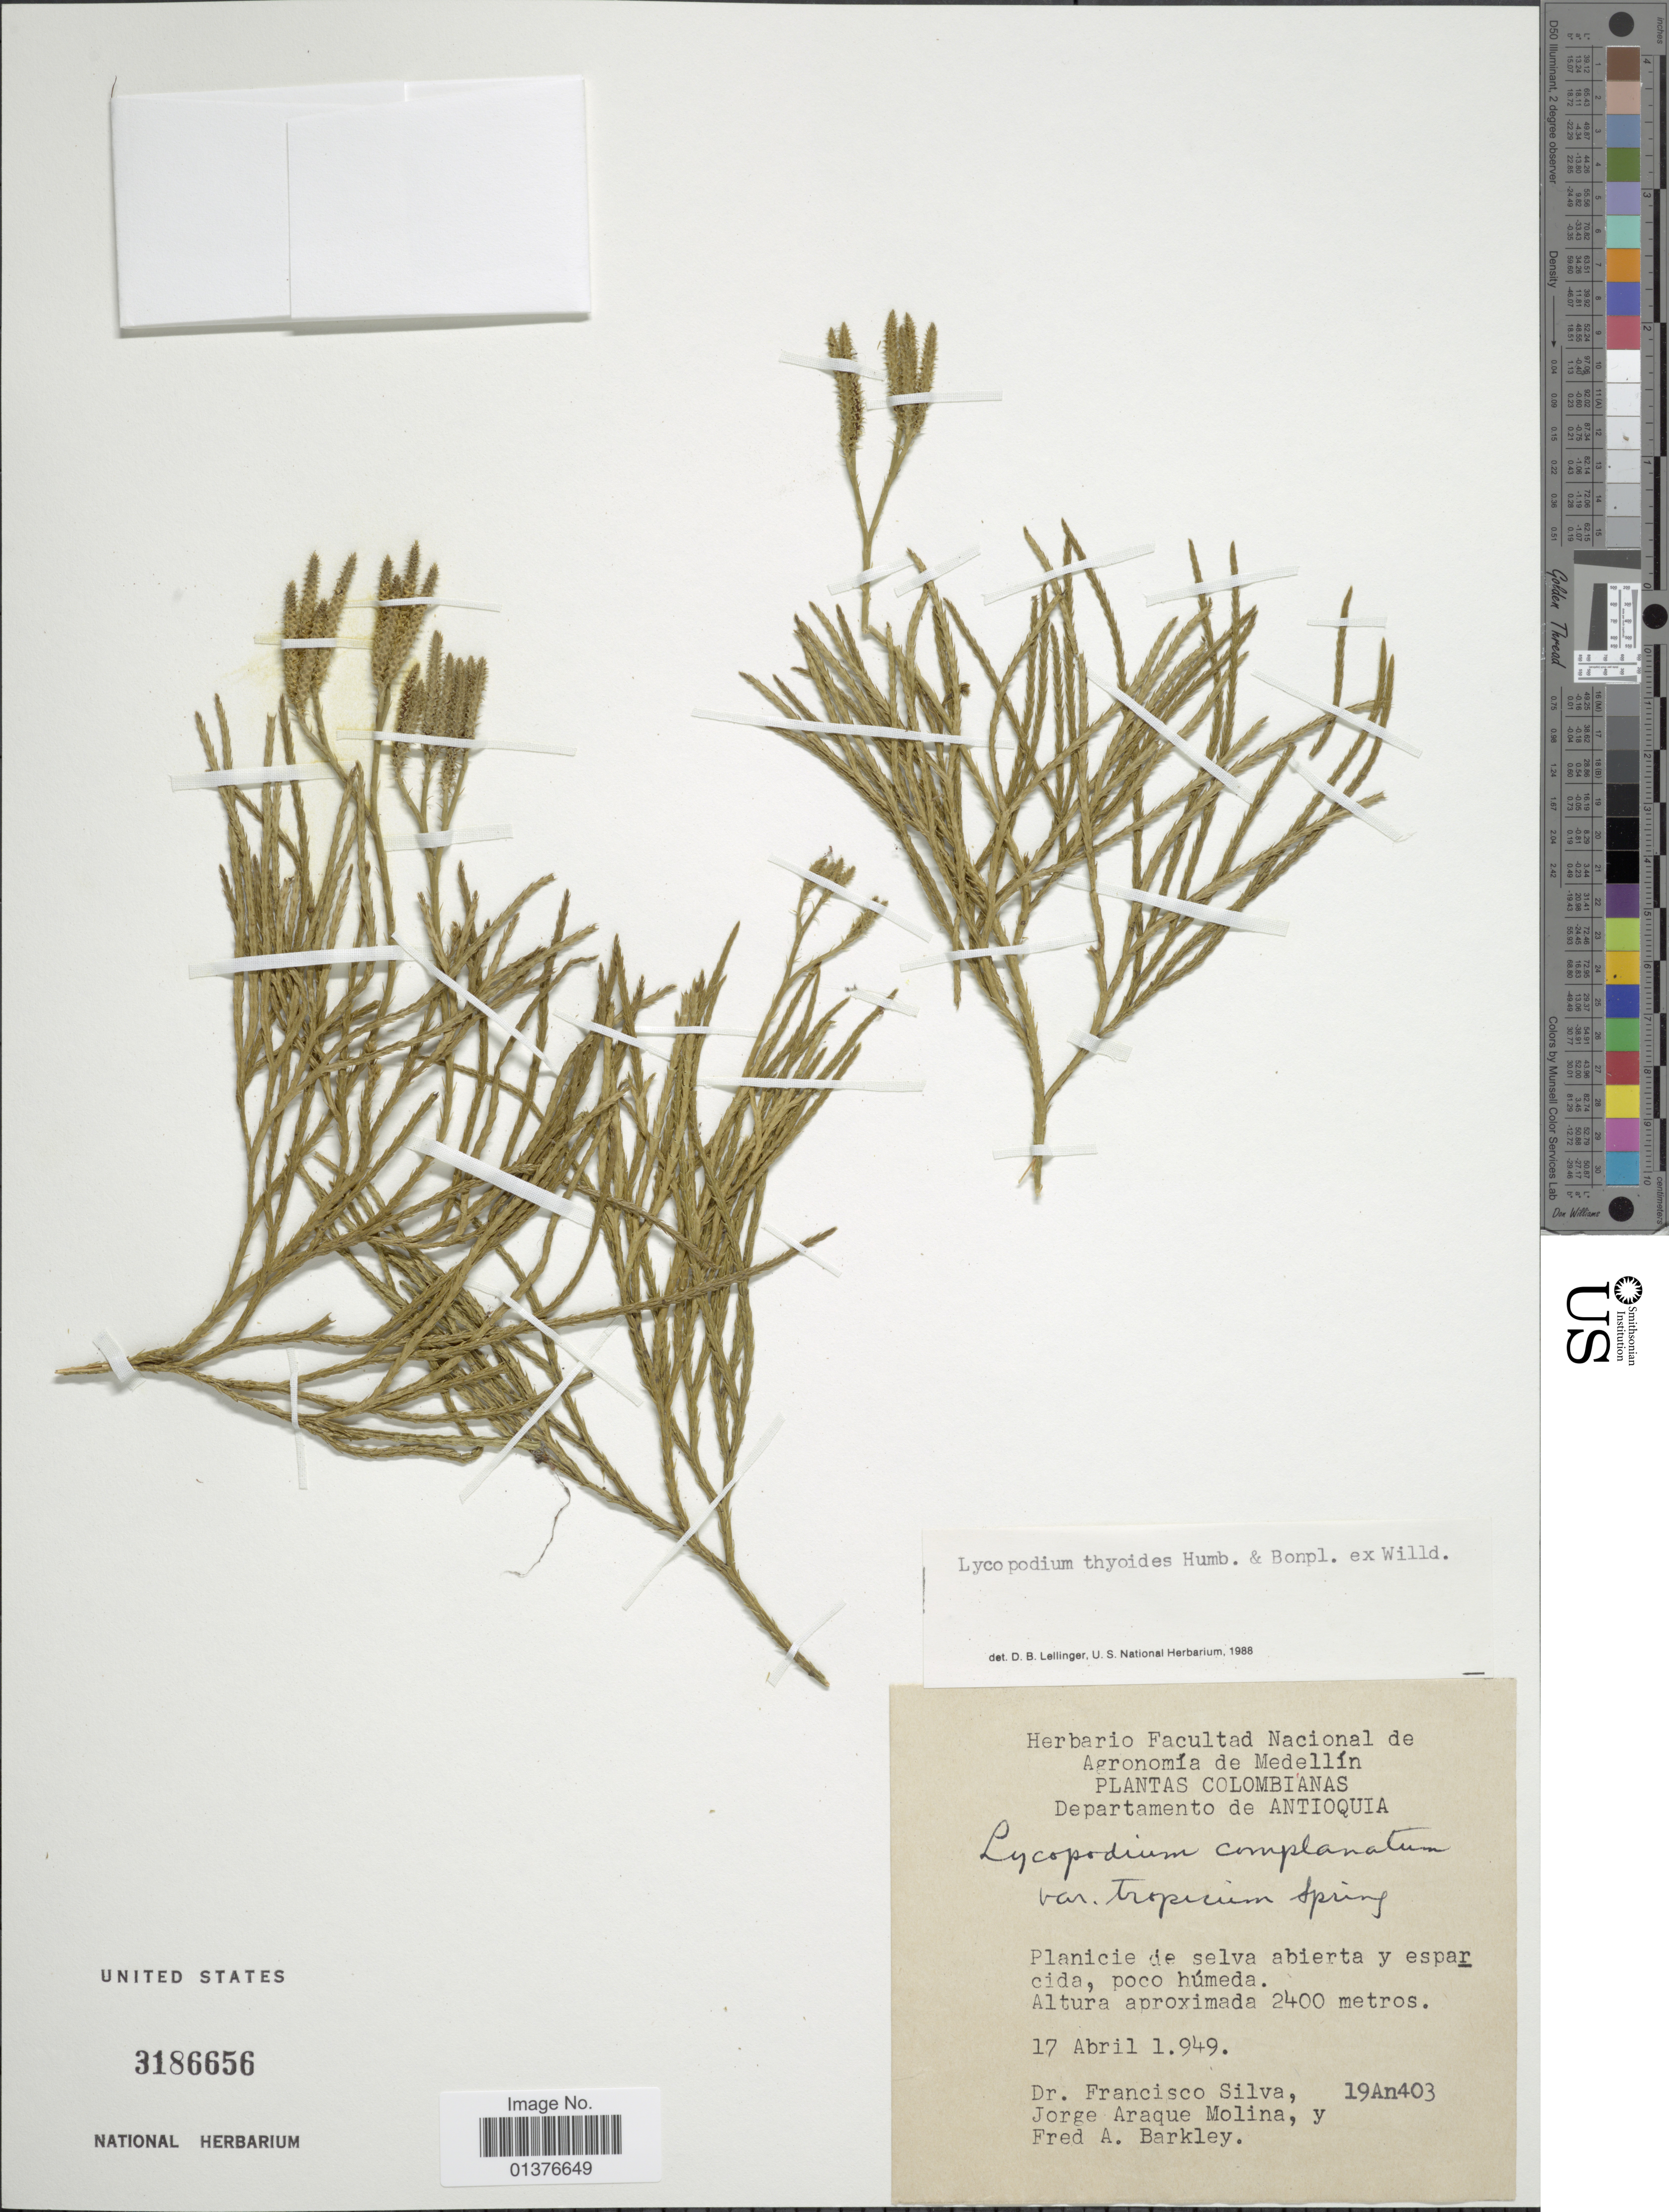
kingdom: Plantae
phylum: Tracheophyta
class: Lycopodiopsida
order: Lycopodiales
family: Lycopodiaceae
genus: Diphasiastrum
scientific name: Diphasiastrum thyoides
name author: (Humb. & Bonpl. ex Willd.) Holub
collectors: F. Silva, J. A. Molina & F. A. Barkley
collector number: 19An403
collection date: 1949-04-17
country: Colombia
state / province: Antioquia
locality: Plancie de selva abierta y espacida, poco húmeda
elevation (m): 2400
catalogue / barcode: US 3186656